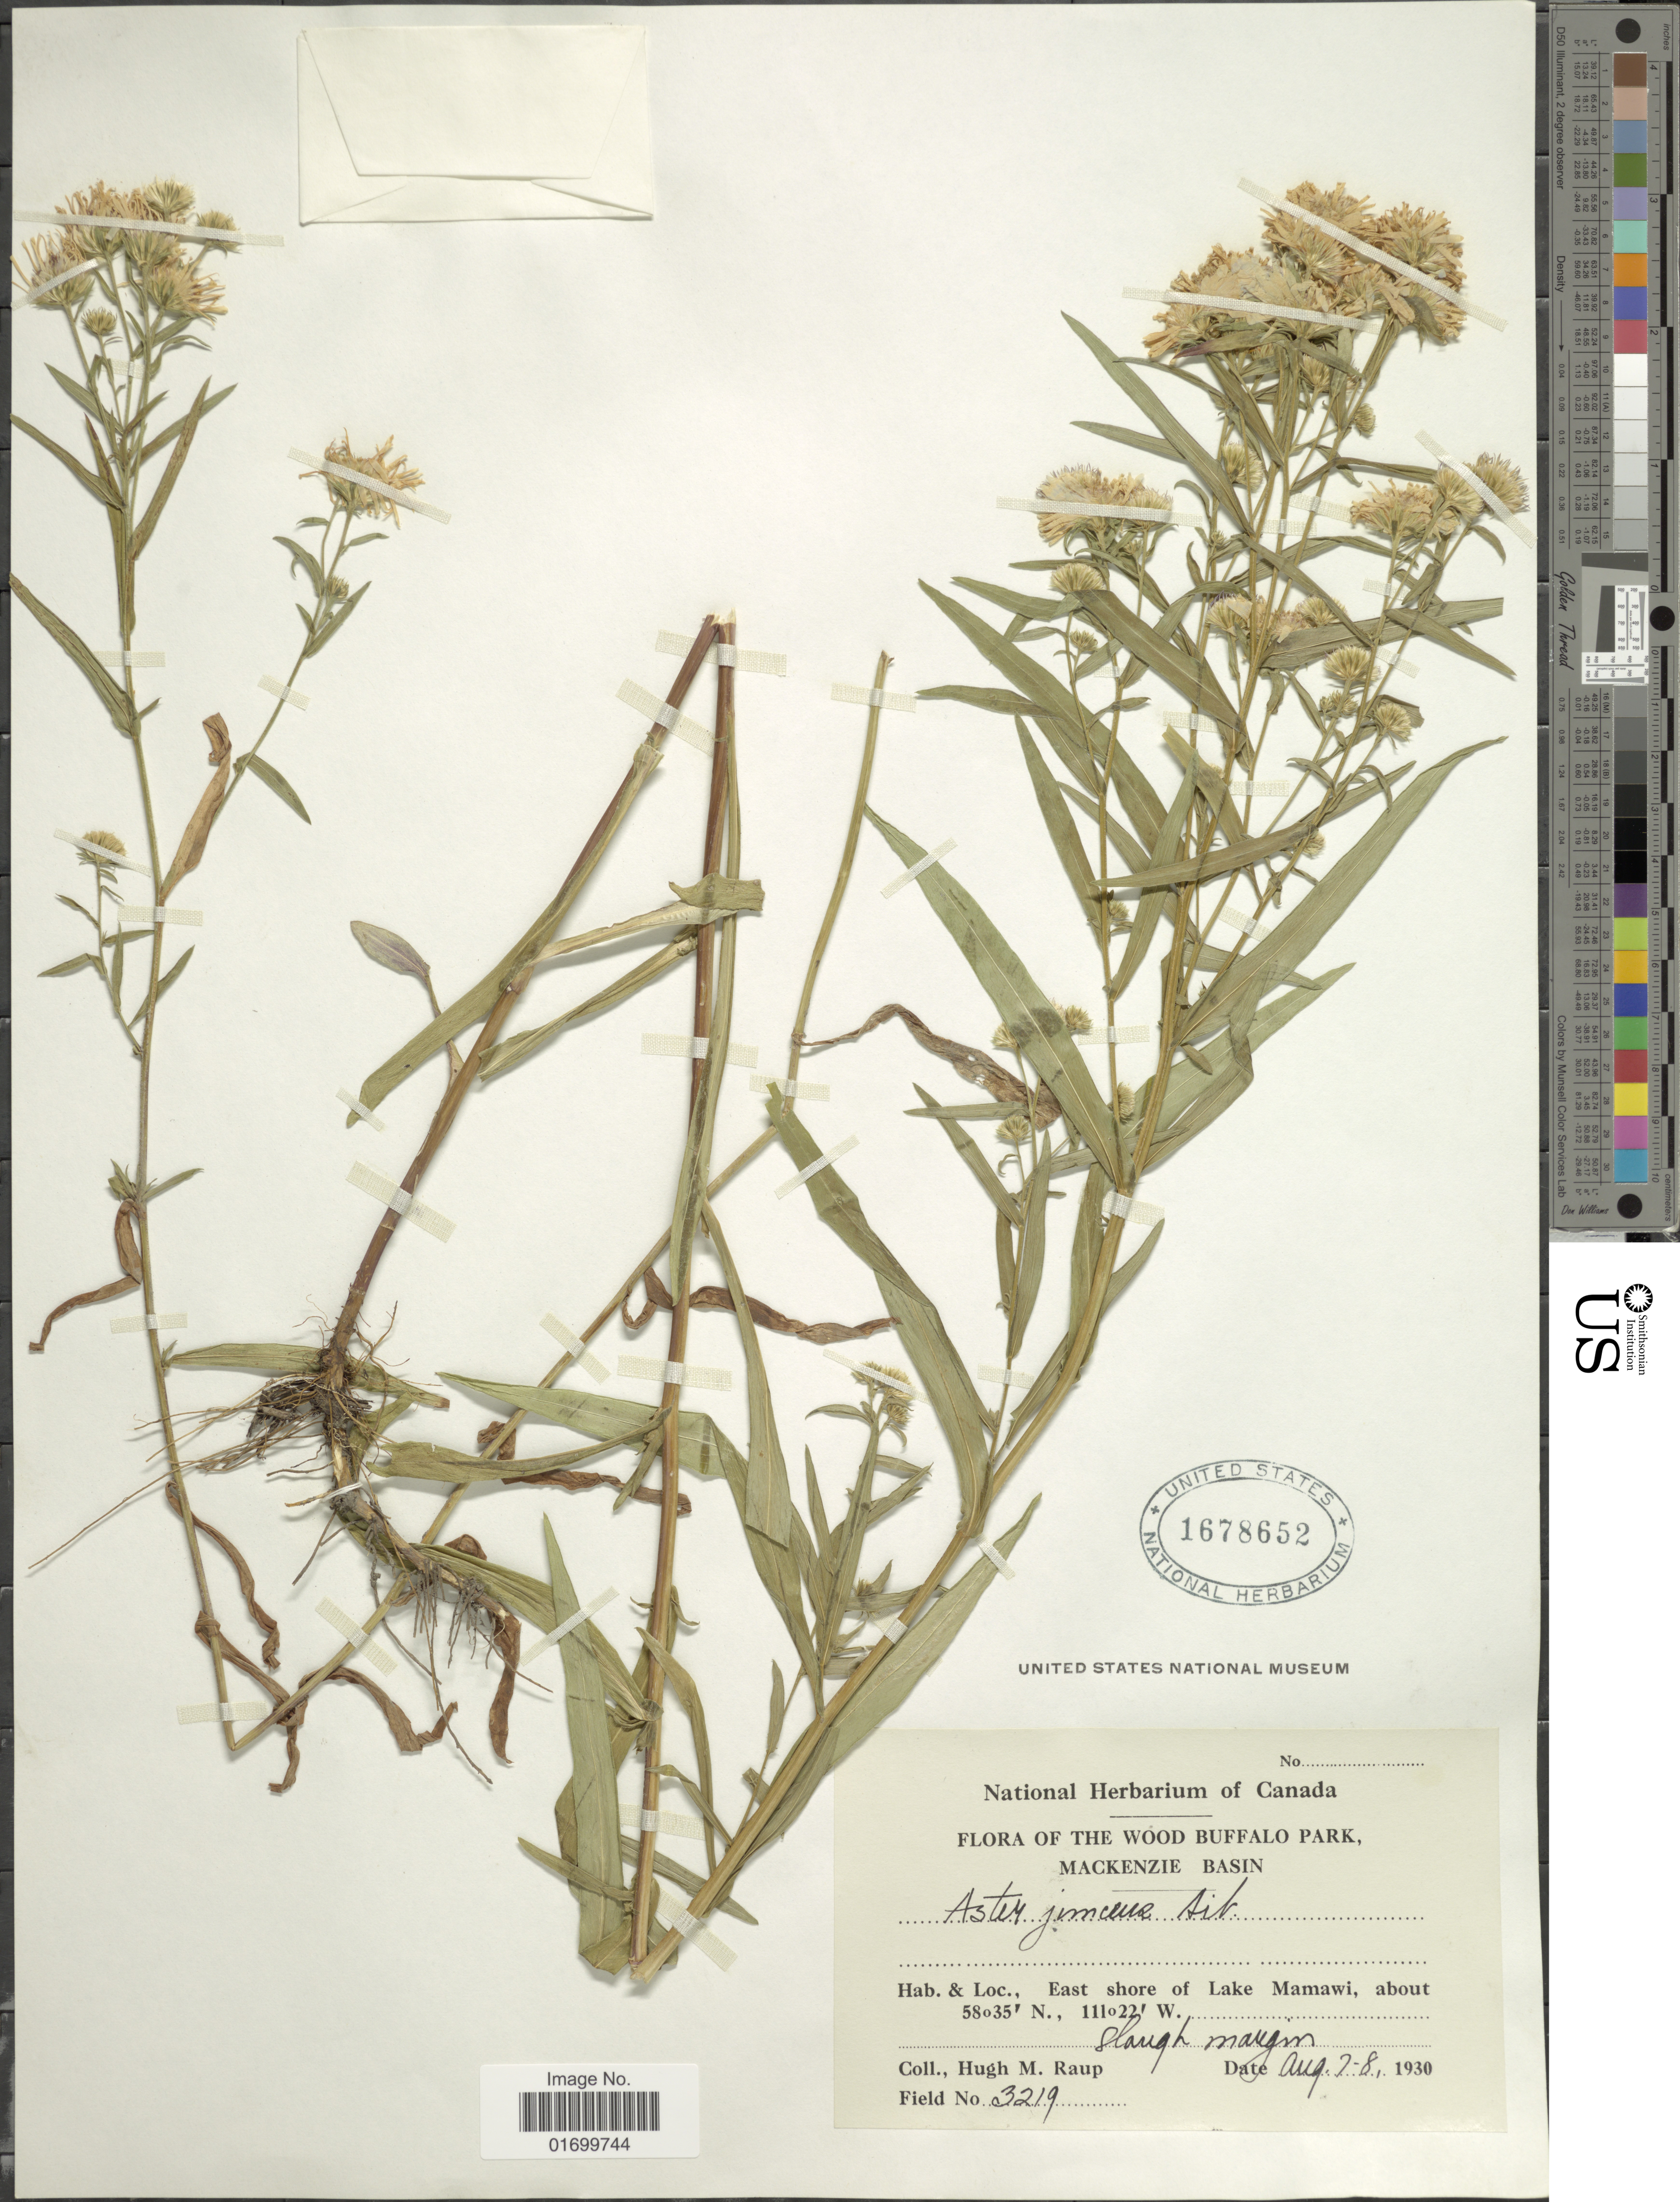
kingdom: Plantae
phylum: Tracheophyta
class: Magnoliopsida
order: Asterales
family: Asteraceae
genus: Symphyotrichum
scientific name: Symphyotrichum boreale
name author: (Torr. & A. Gray) Á. Löve & D. Löve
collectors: H. Raup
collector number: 3219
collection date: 1930-08-07/1930-08-08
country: Canada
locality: The Wood Buffalo Park, Mackenzie Basin. East shore of Lake Mamawi.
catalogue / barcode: US 1678652